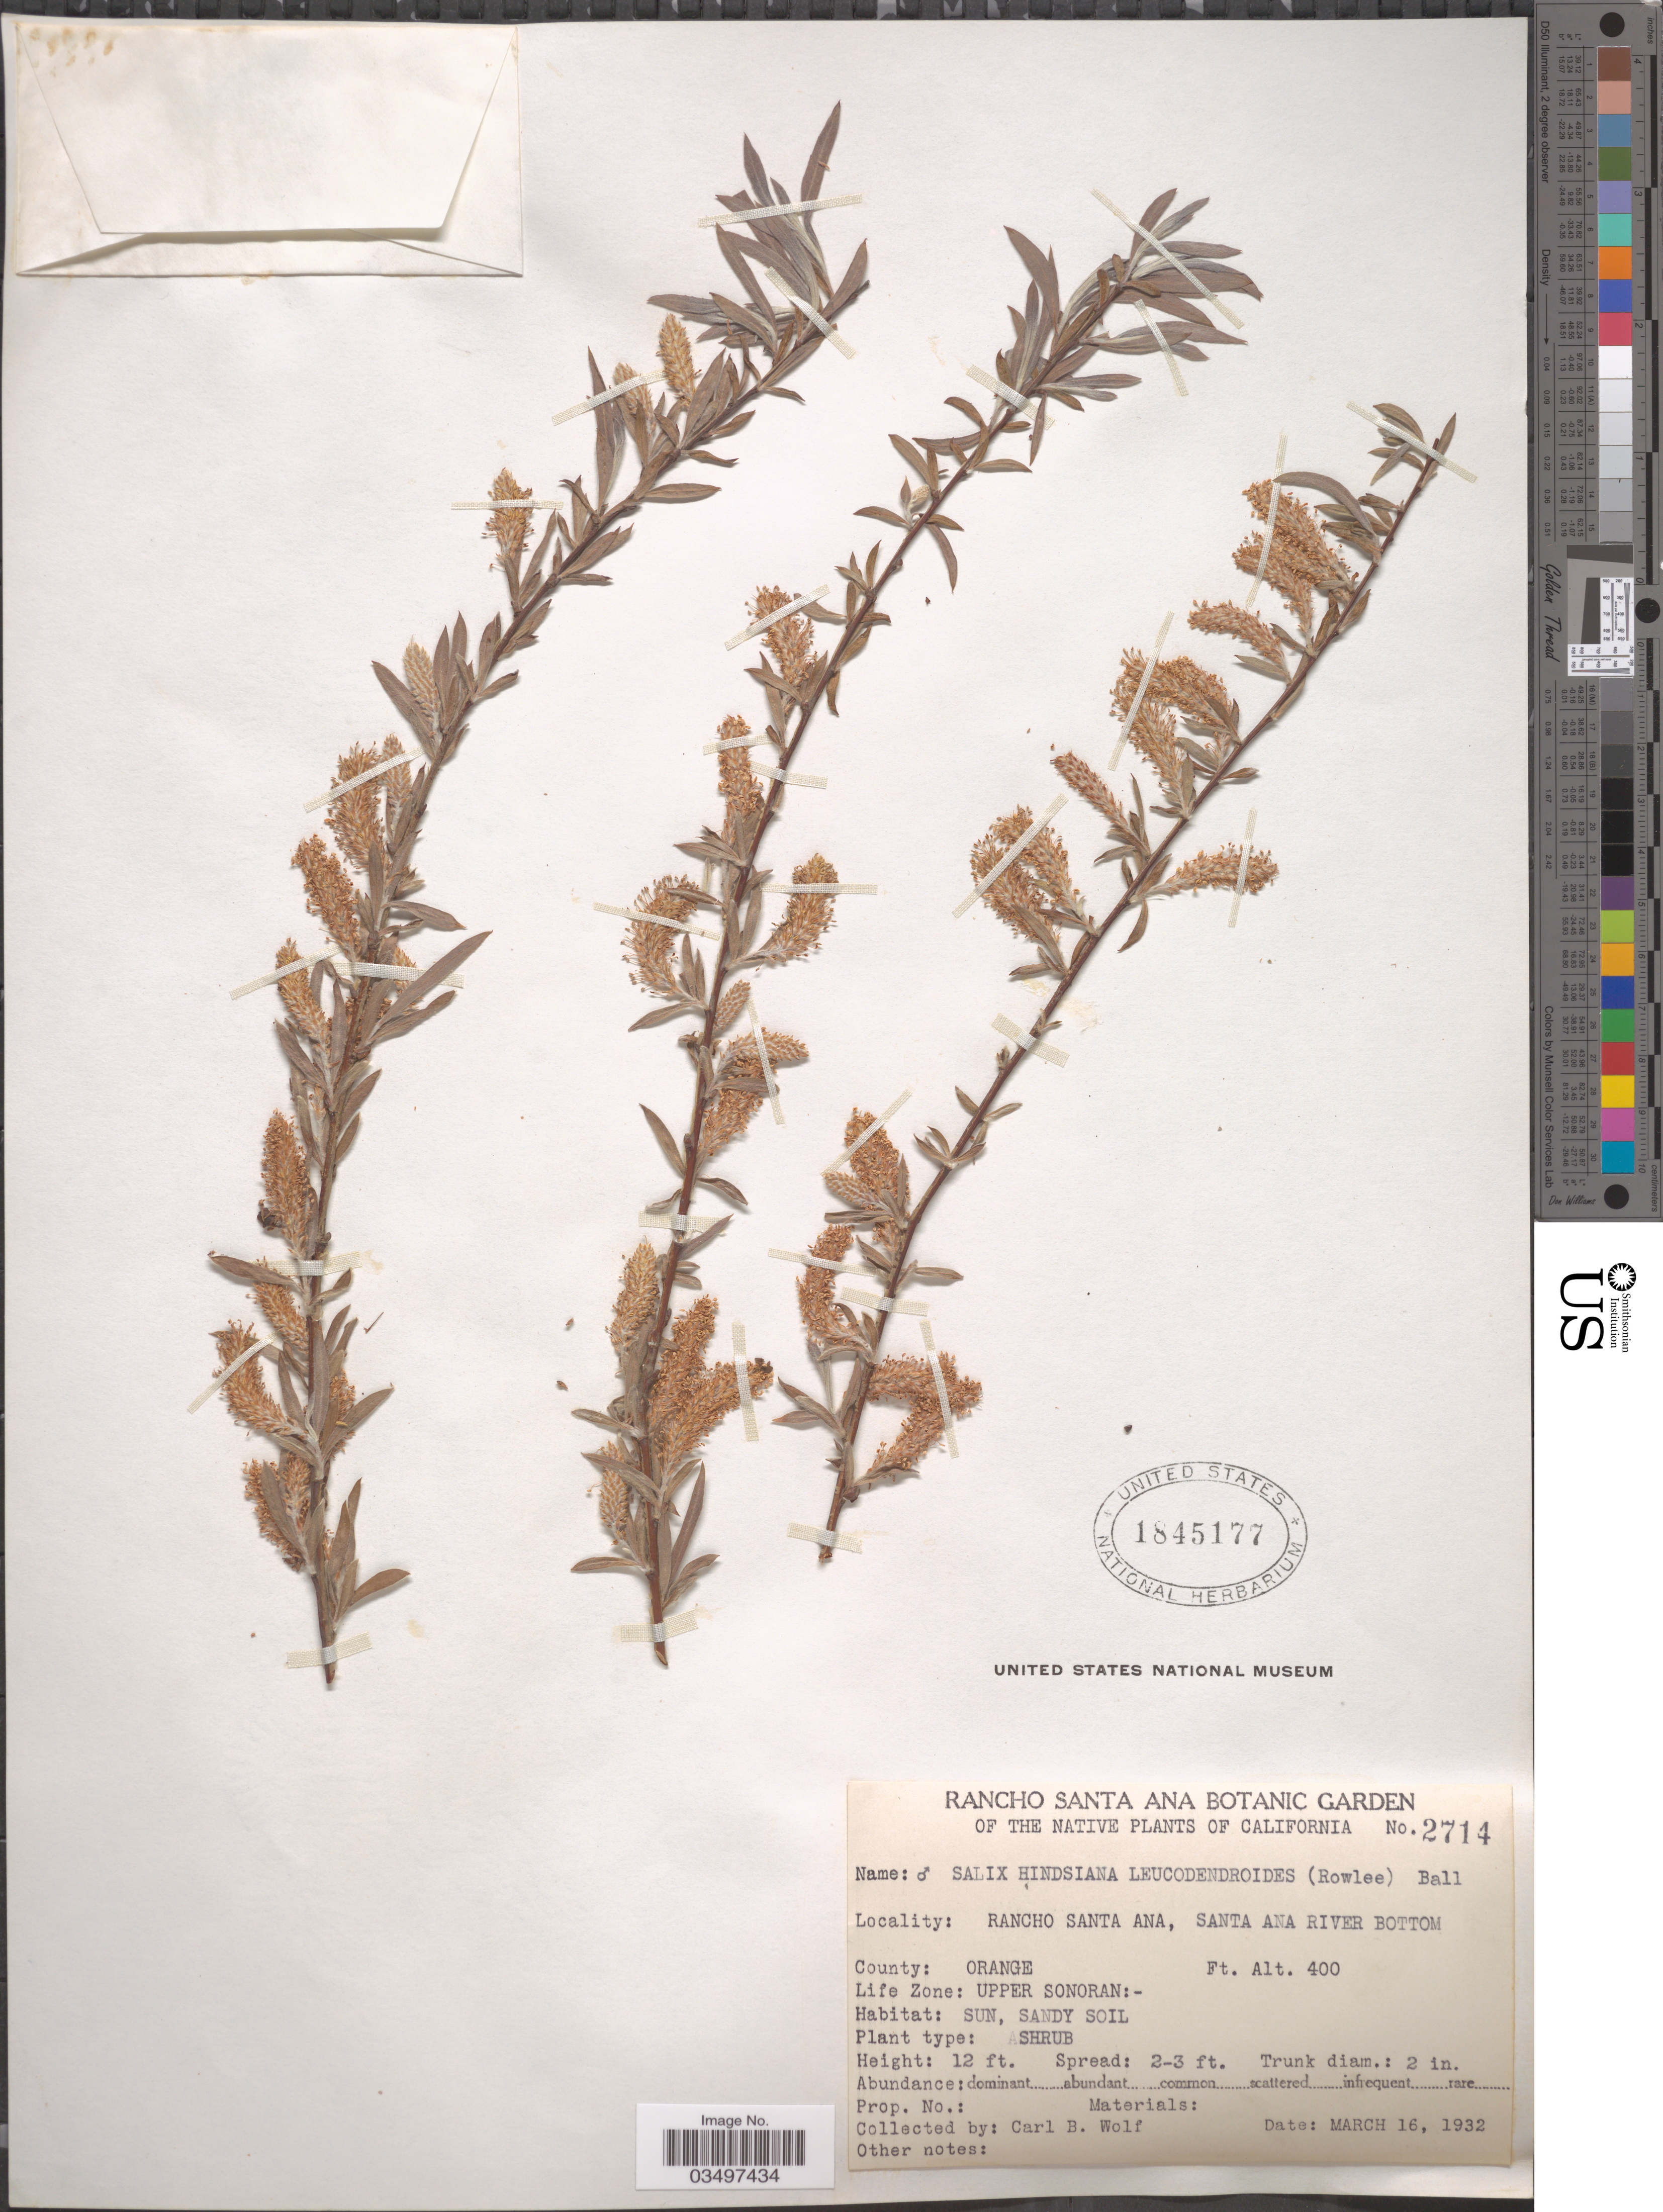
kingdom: Plantae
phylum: Tracheophyta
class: Magnoliopsida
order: Malpighiales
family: Salicaceae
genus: Salix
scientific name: Salix hindsiana var. leucodendroides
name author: (Rowlee) C.R. Ball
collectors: C. B. Wolf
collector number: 2714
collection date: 1932-03-16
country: United States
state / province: California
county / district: Orange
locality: Rancho Santa Ana, Santa Ana River Bottom. County: Orange. Life Zone: Upper Sonoran.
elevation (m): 122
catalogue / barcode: US 1845177